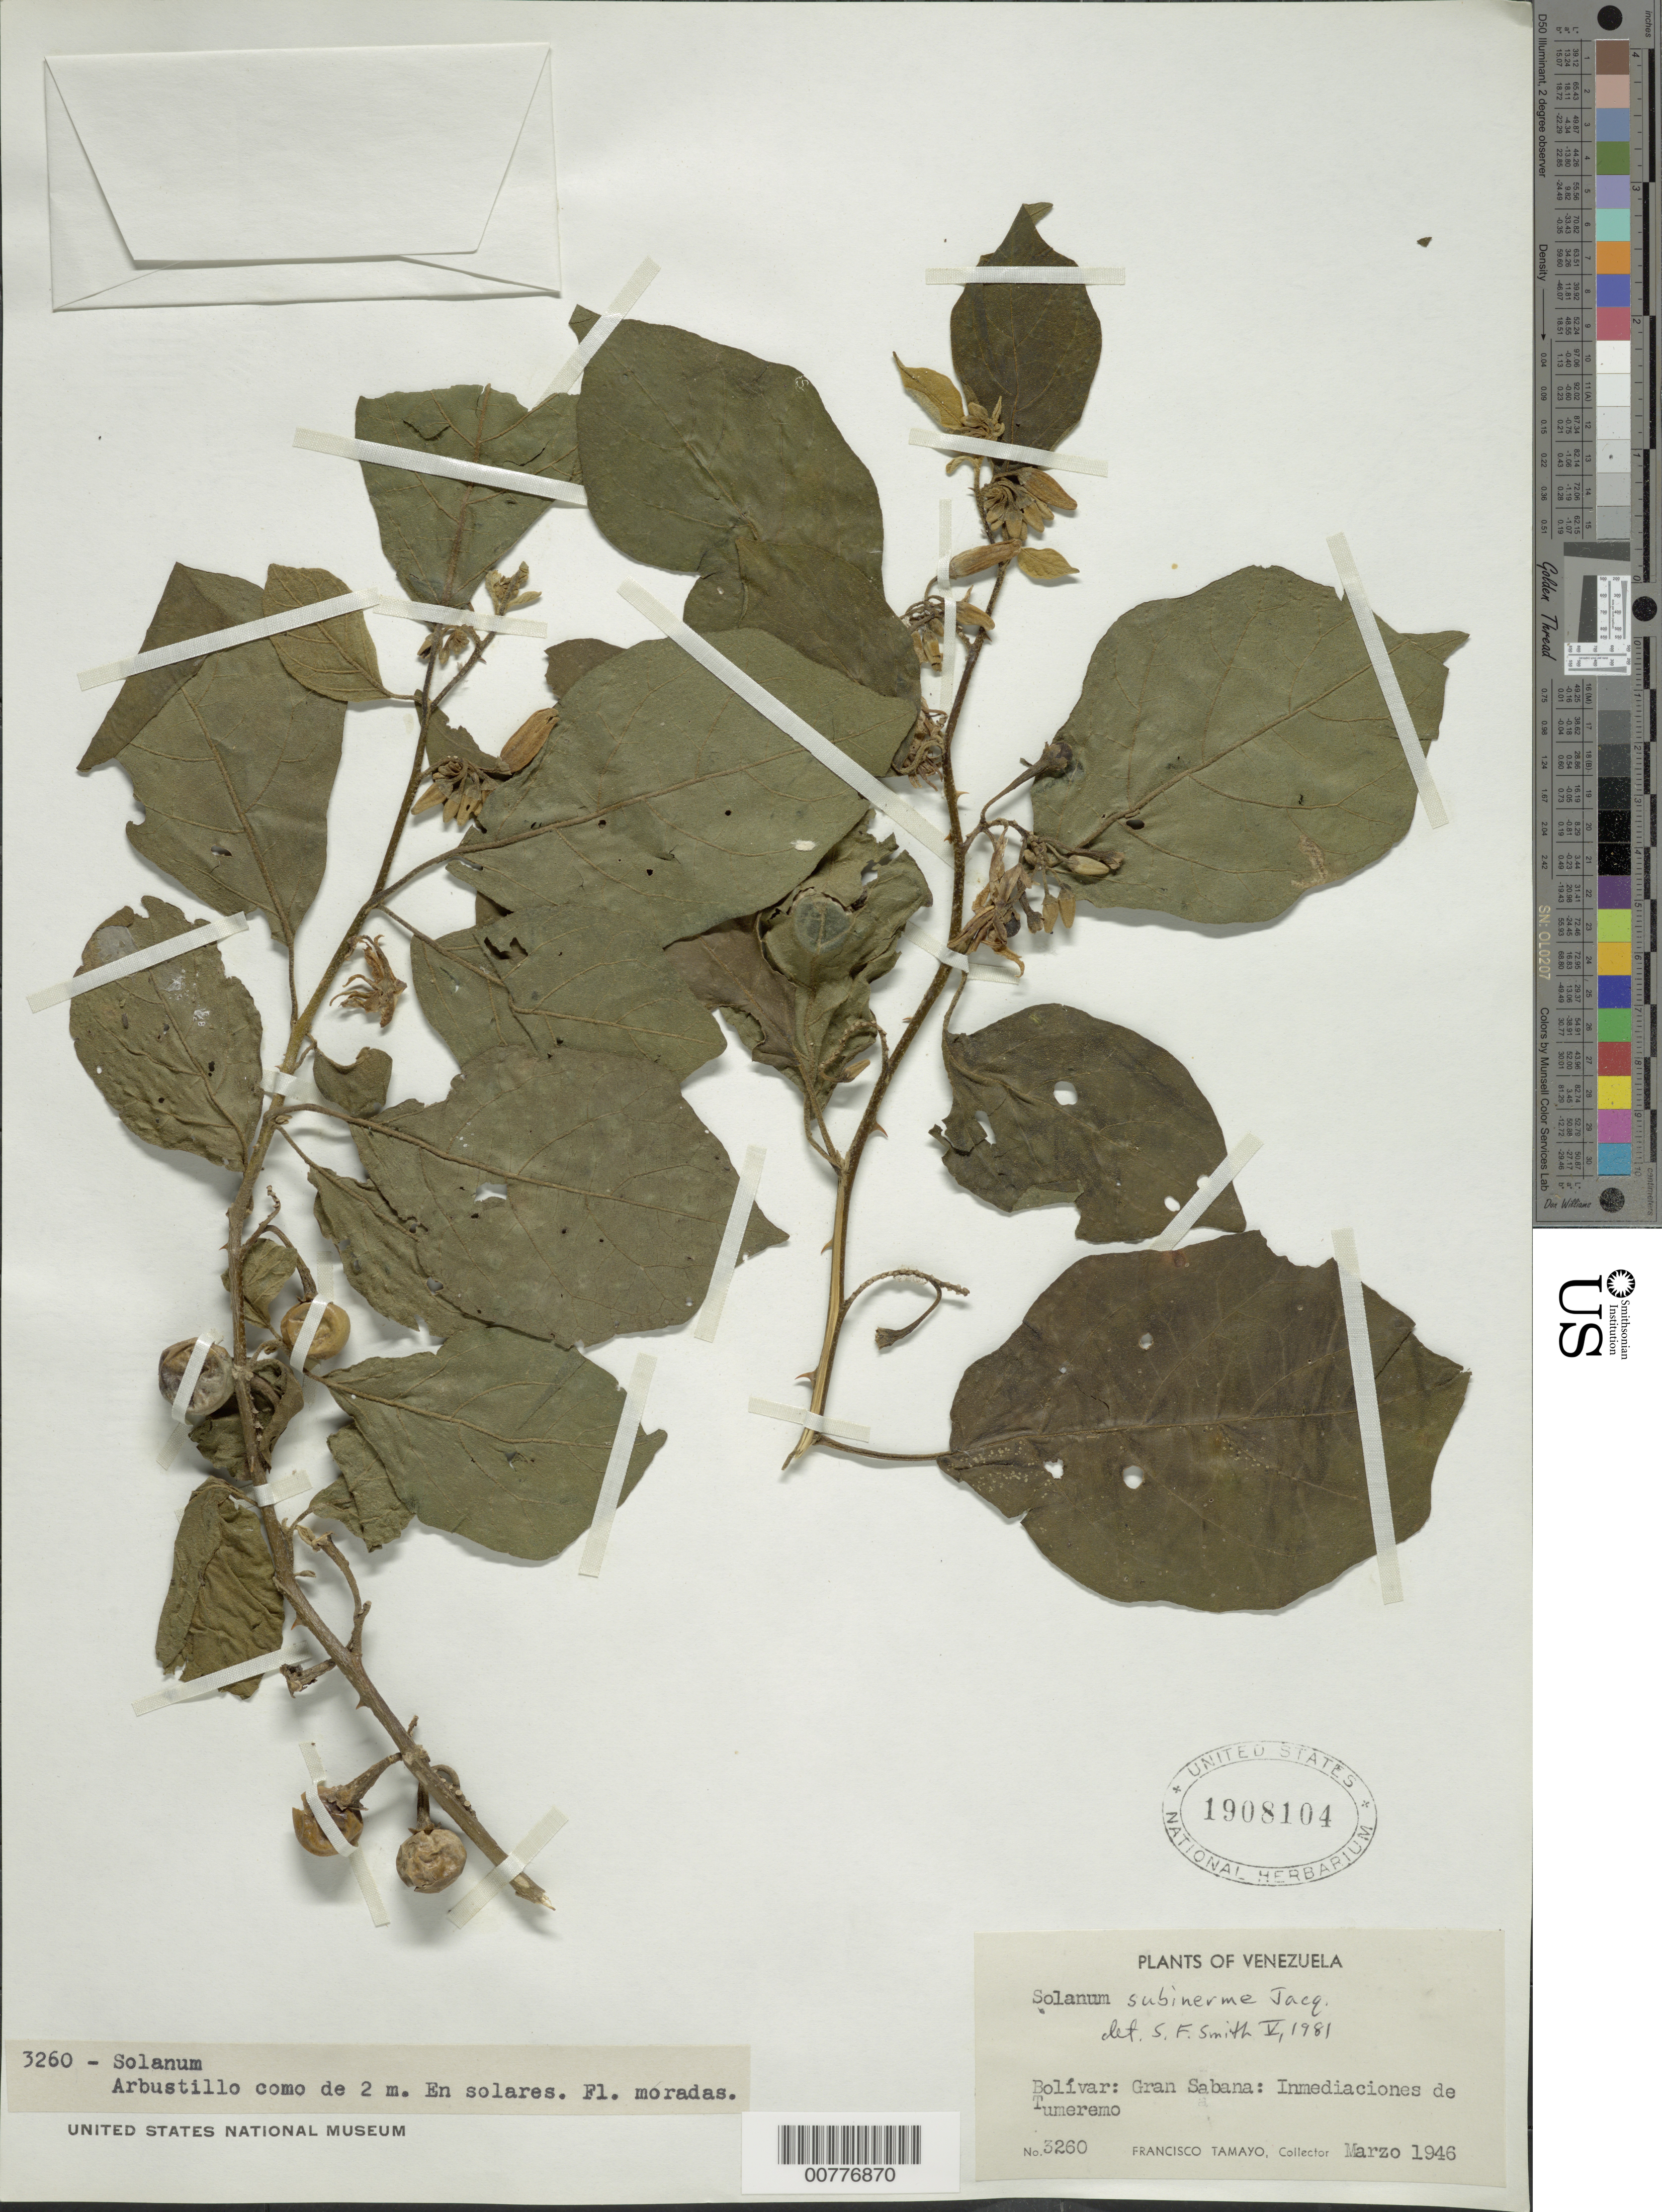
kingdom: Plantae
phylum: Tracheophyta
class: Magnoliopsida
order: Solanales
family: Solanaceae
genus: Solanum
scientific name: Solanum subinerme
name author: Jacq.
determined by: Smith, Stephen F., (US), NMNH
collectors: F. Tamayo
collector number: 3260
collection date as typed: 3 Mar 1946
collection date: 1946-03-03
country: Venezuela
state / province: Bolívar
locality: Gran Sabana, Tumeremo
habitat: En solares.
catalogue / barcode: US 1908104